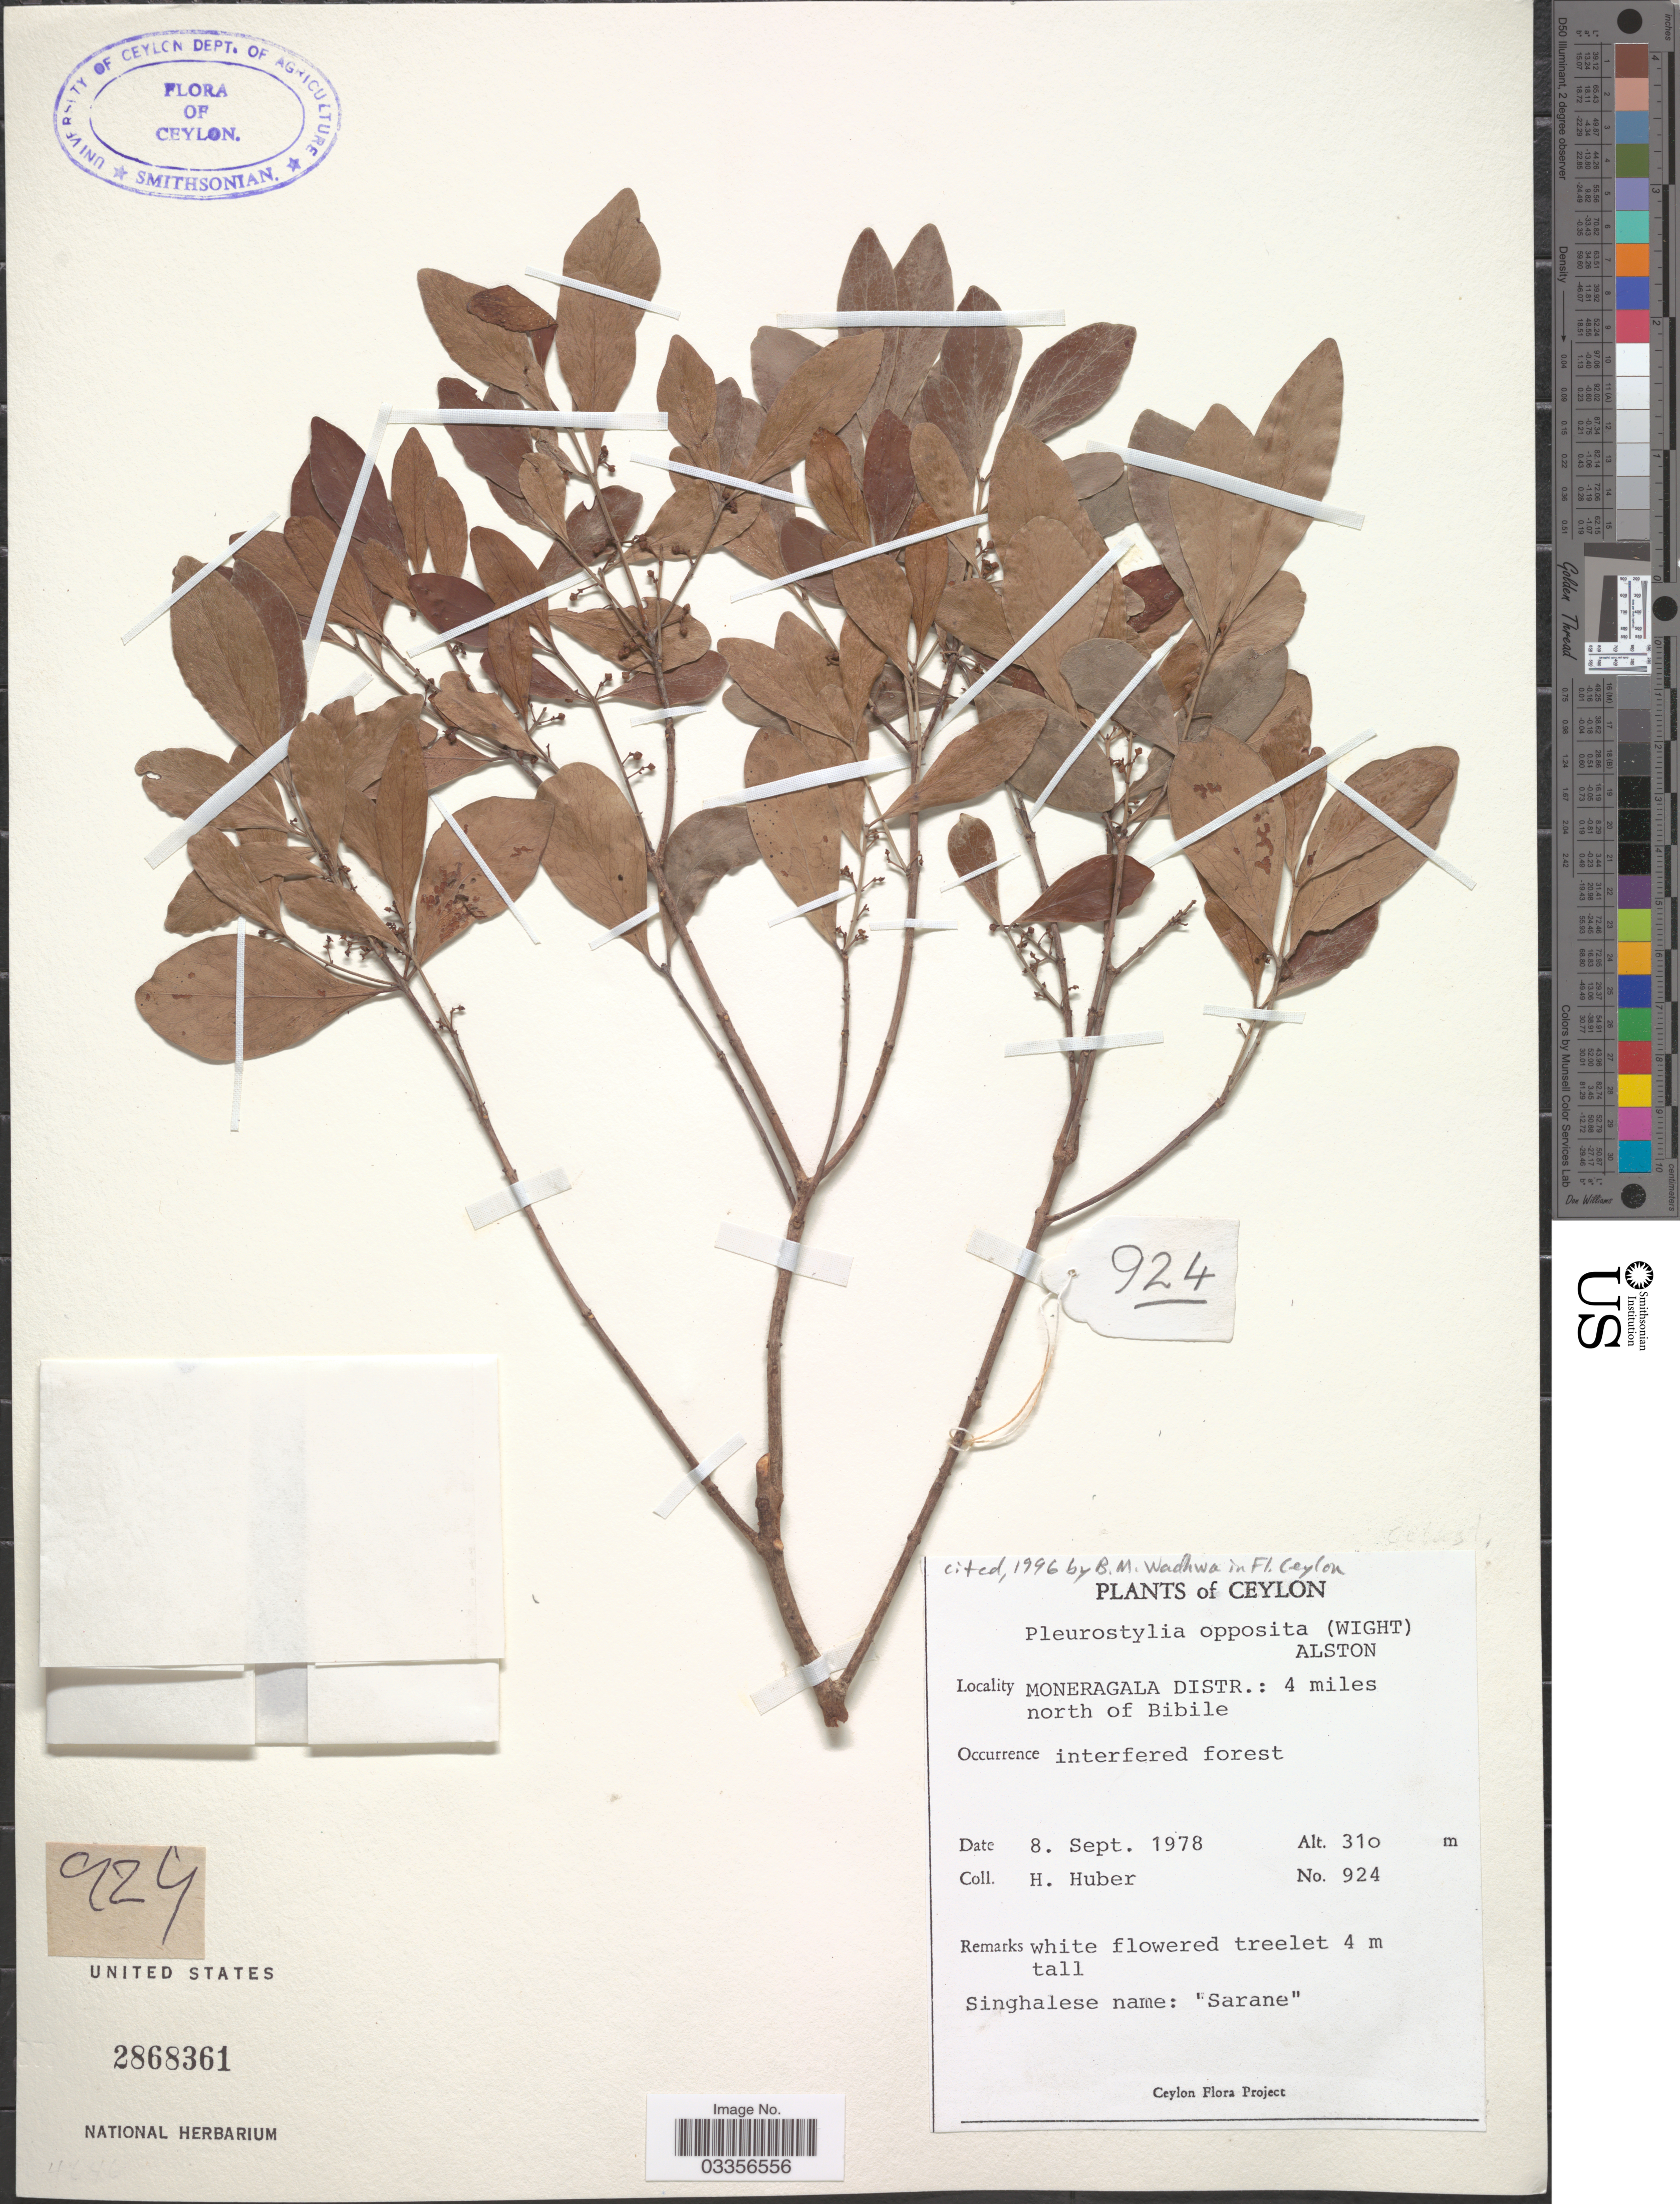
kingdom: Plantae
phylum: Tracheophyta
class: Magnoliopsida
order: Celastrales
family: Celastraceae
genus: Pleurostylia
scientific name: Pleurostylia opposita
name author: (Wall.) Alston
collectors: H. Huber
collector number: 924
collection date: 1978-09-08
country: Sri Lanka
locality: Ceylon, Moneragala Distr.: 4 miles north of Bibile.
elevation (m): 310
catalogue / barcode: US 2868361